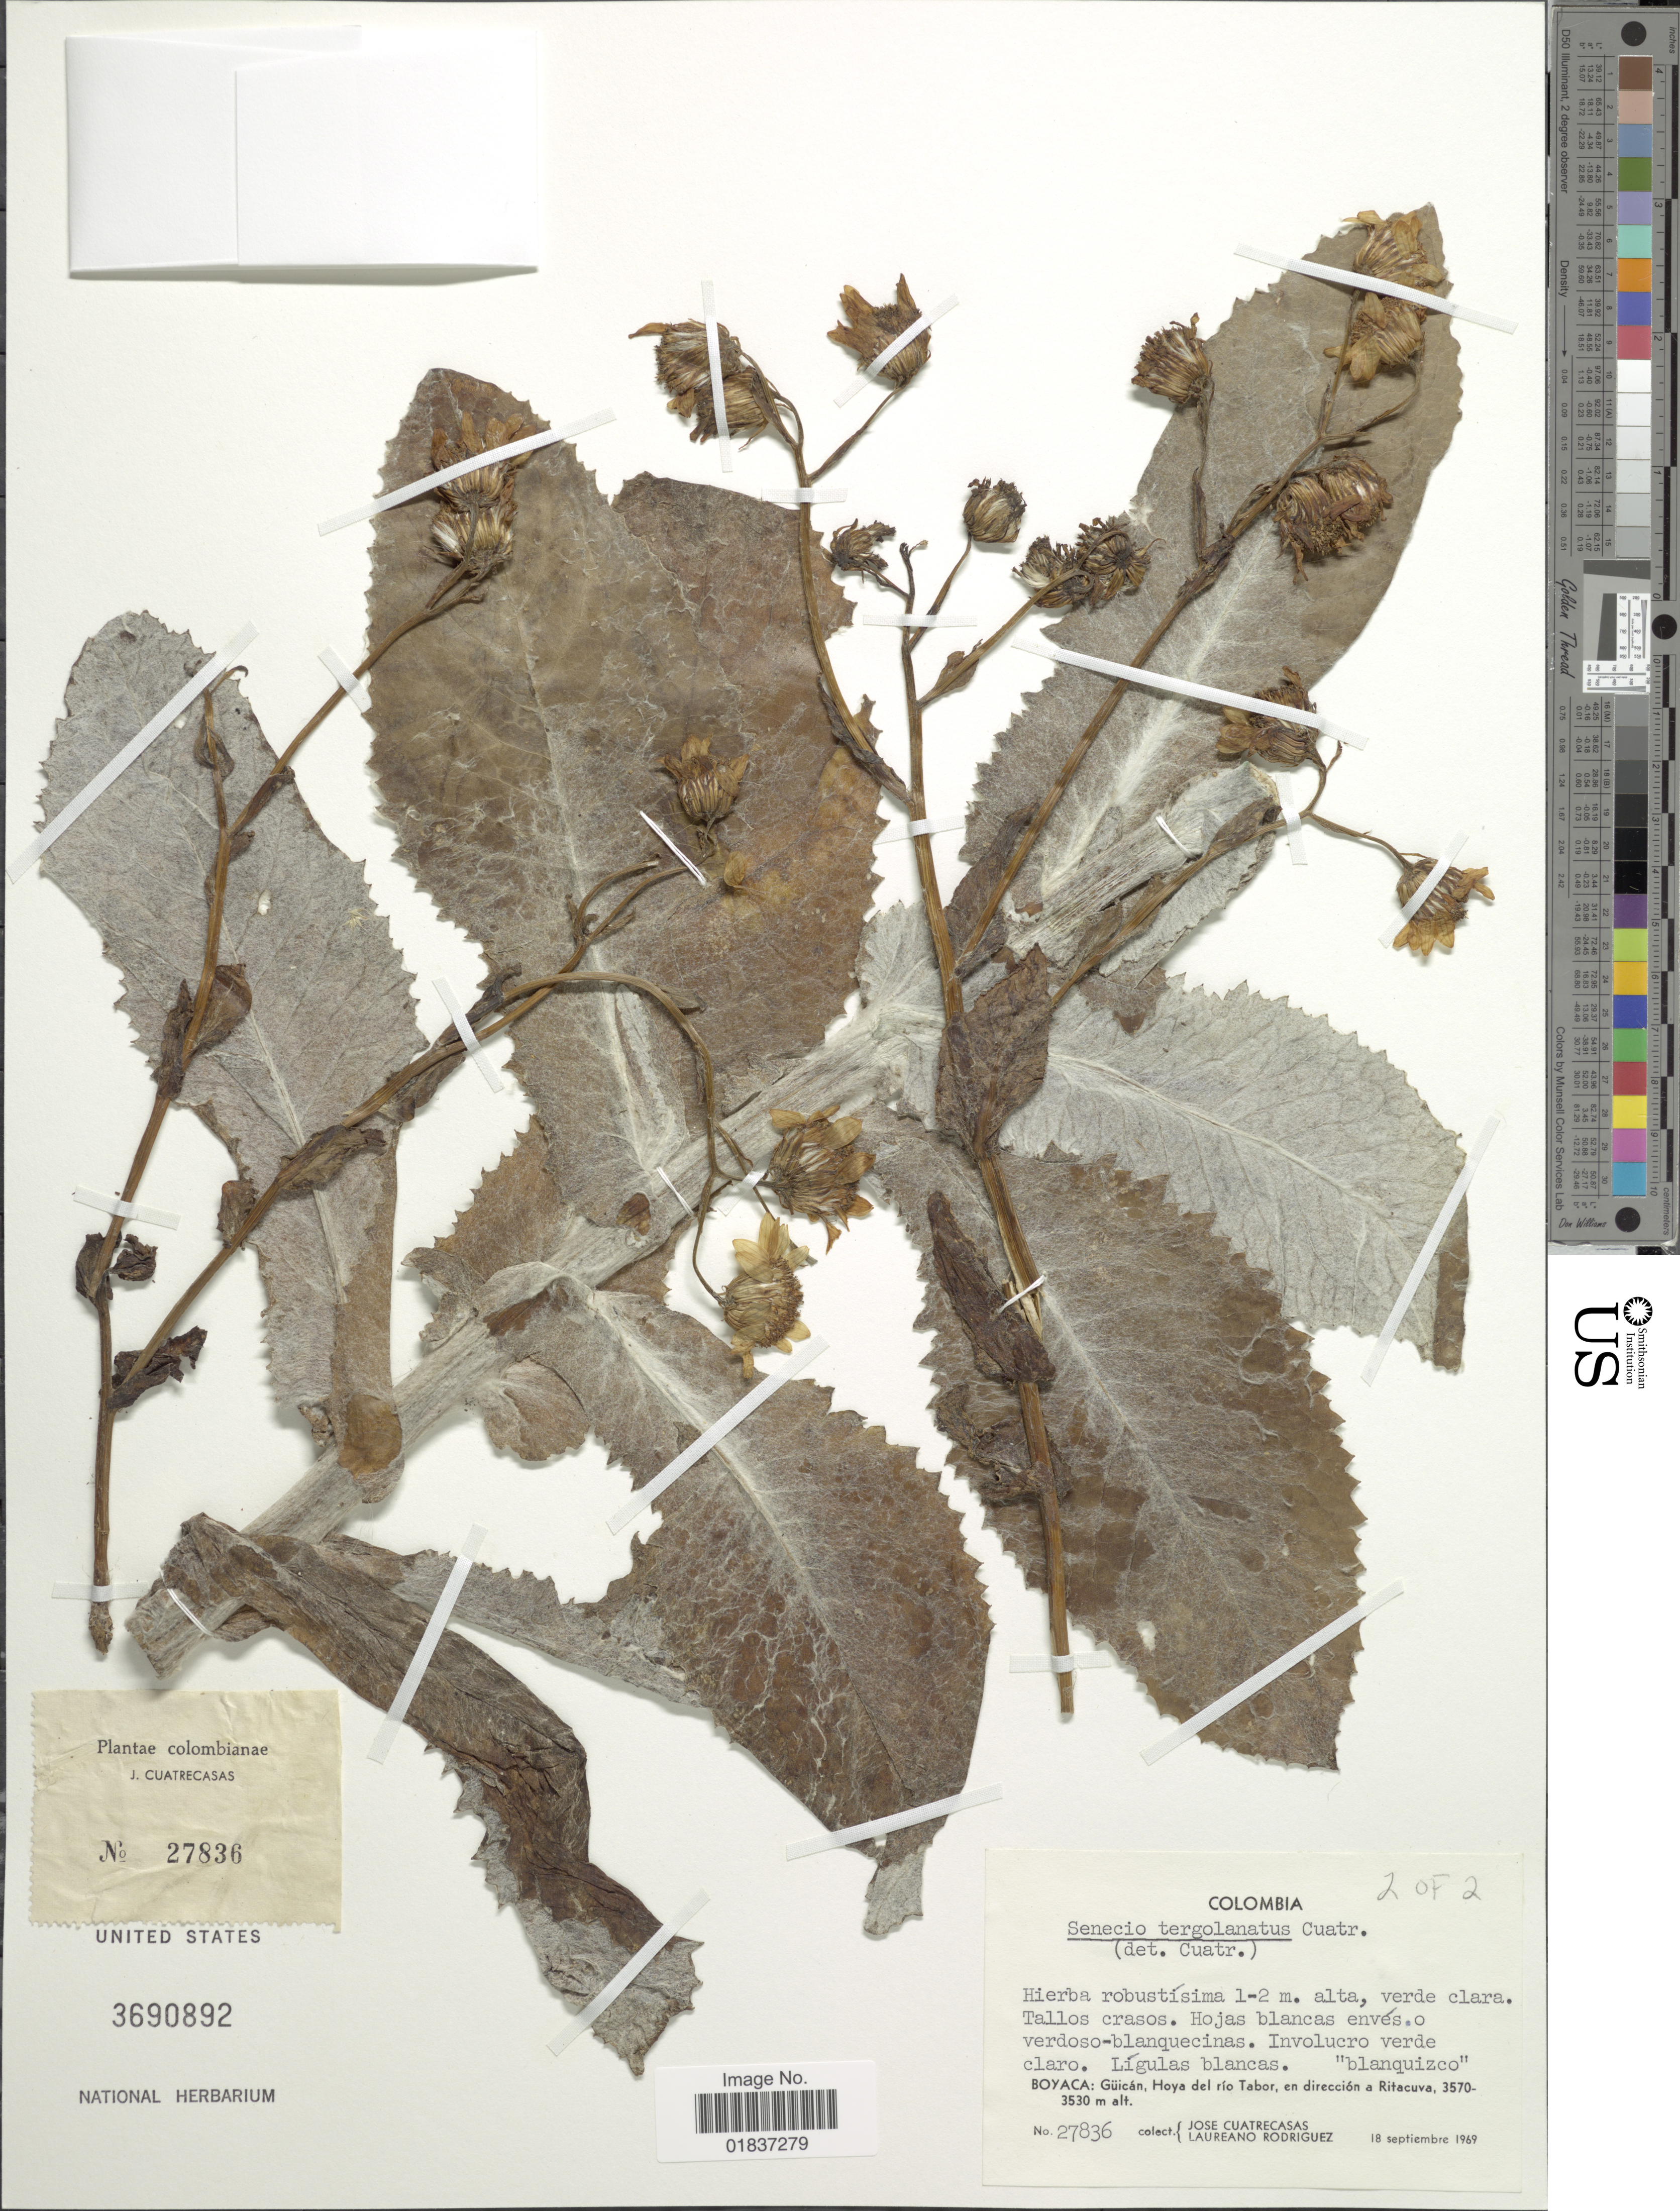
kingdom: Plantae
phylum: Tracheophyta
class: Magnoliopsida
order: Asterales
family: Asteraceae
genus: Senecio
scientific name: Senecio tergolanatus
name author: Cuatrec.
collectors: J. Cuatrecasas & L. Rodriguez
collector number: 27836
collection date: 1969-09-18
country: Colombia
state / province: Boyacá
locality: Boyacá: Guican, Hoya del rio Tabor, en direccion a Ritacuva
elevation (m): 3530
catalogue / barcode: US 3690892